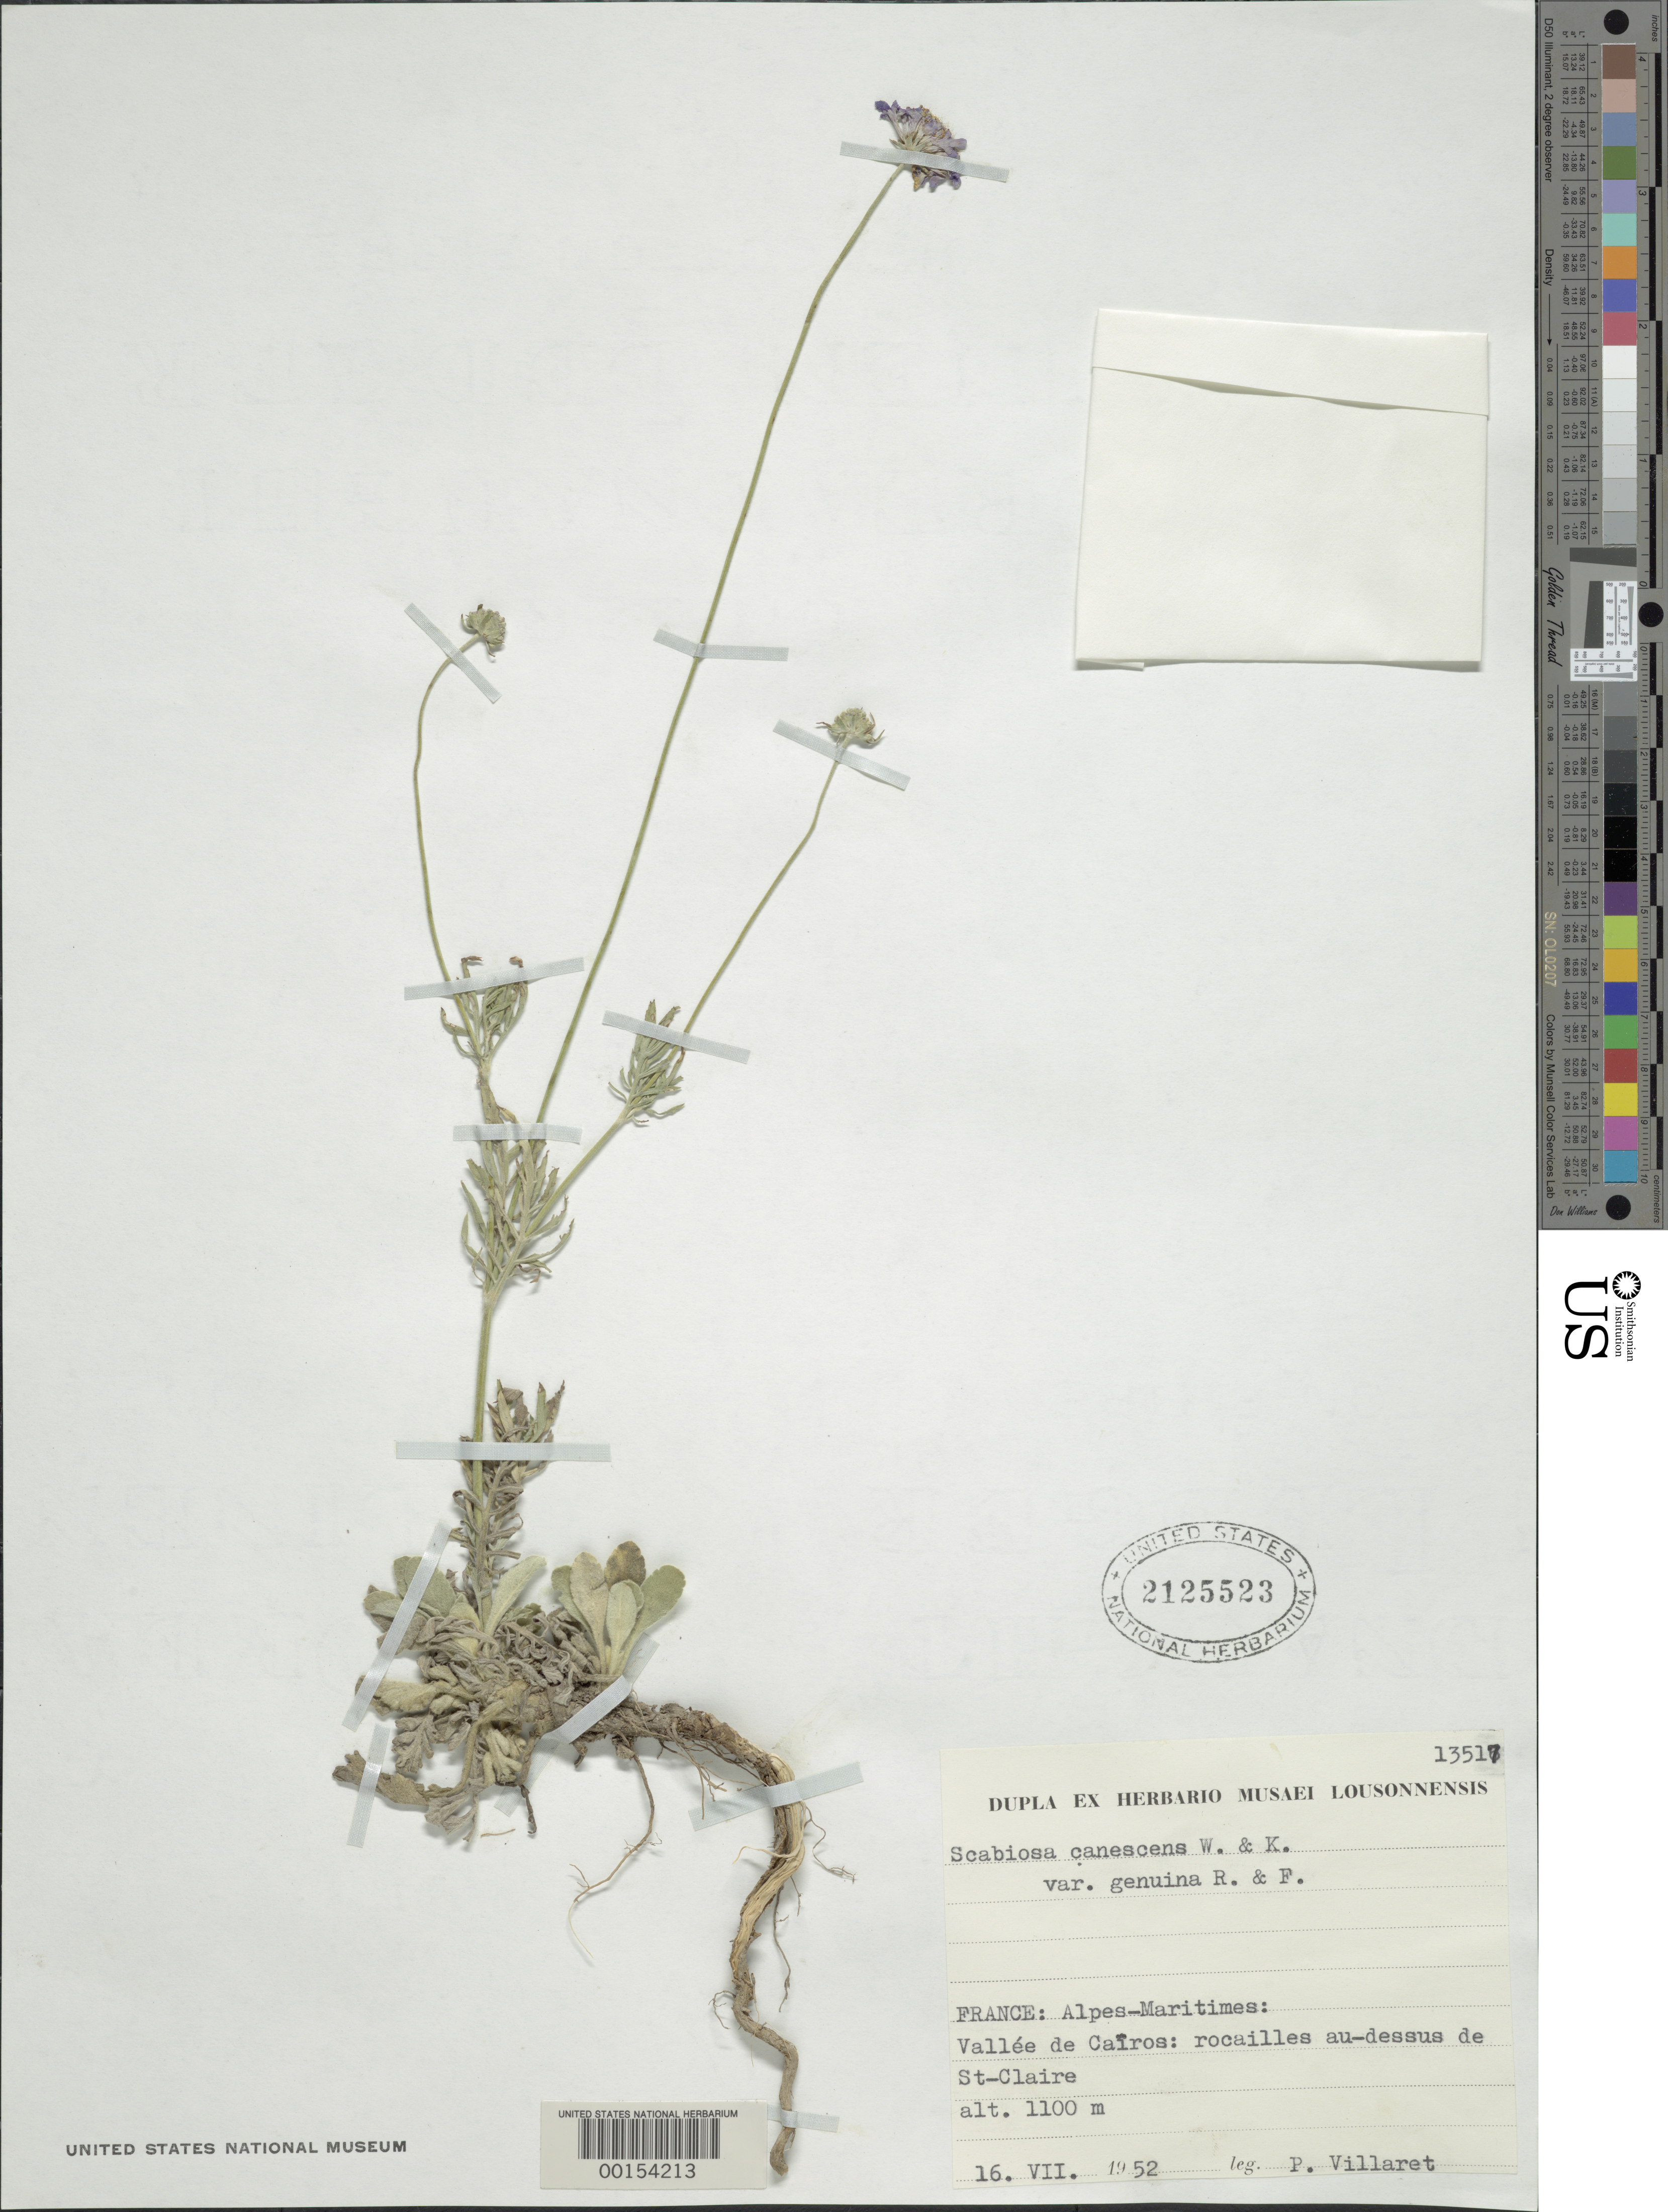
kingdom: Plantae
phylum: Tracheophyta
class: Magnoliopsida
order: Dipsacales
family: Caprifoliaceae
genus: Scabiosa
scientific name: Scabiosa canescens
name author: Waldst. & Kit.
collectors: P. Villaret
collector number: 13517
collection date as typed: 16 Jul 1952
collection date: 1952-07-16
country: France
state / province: Provence-Alpes-Côte d'Azur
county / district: Alpes-Maritimes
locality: Alpes-Maritines, Vallee de Cairos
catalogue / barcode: US 2125523